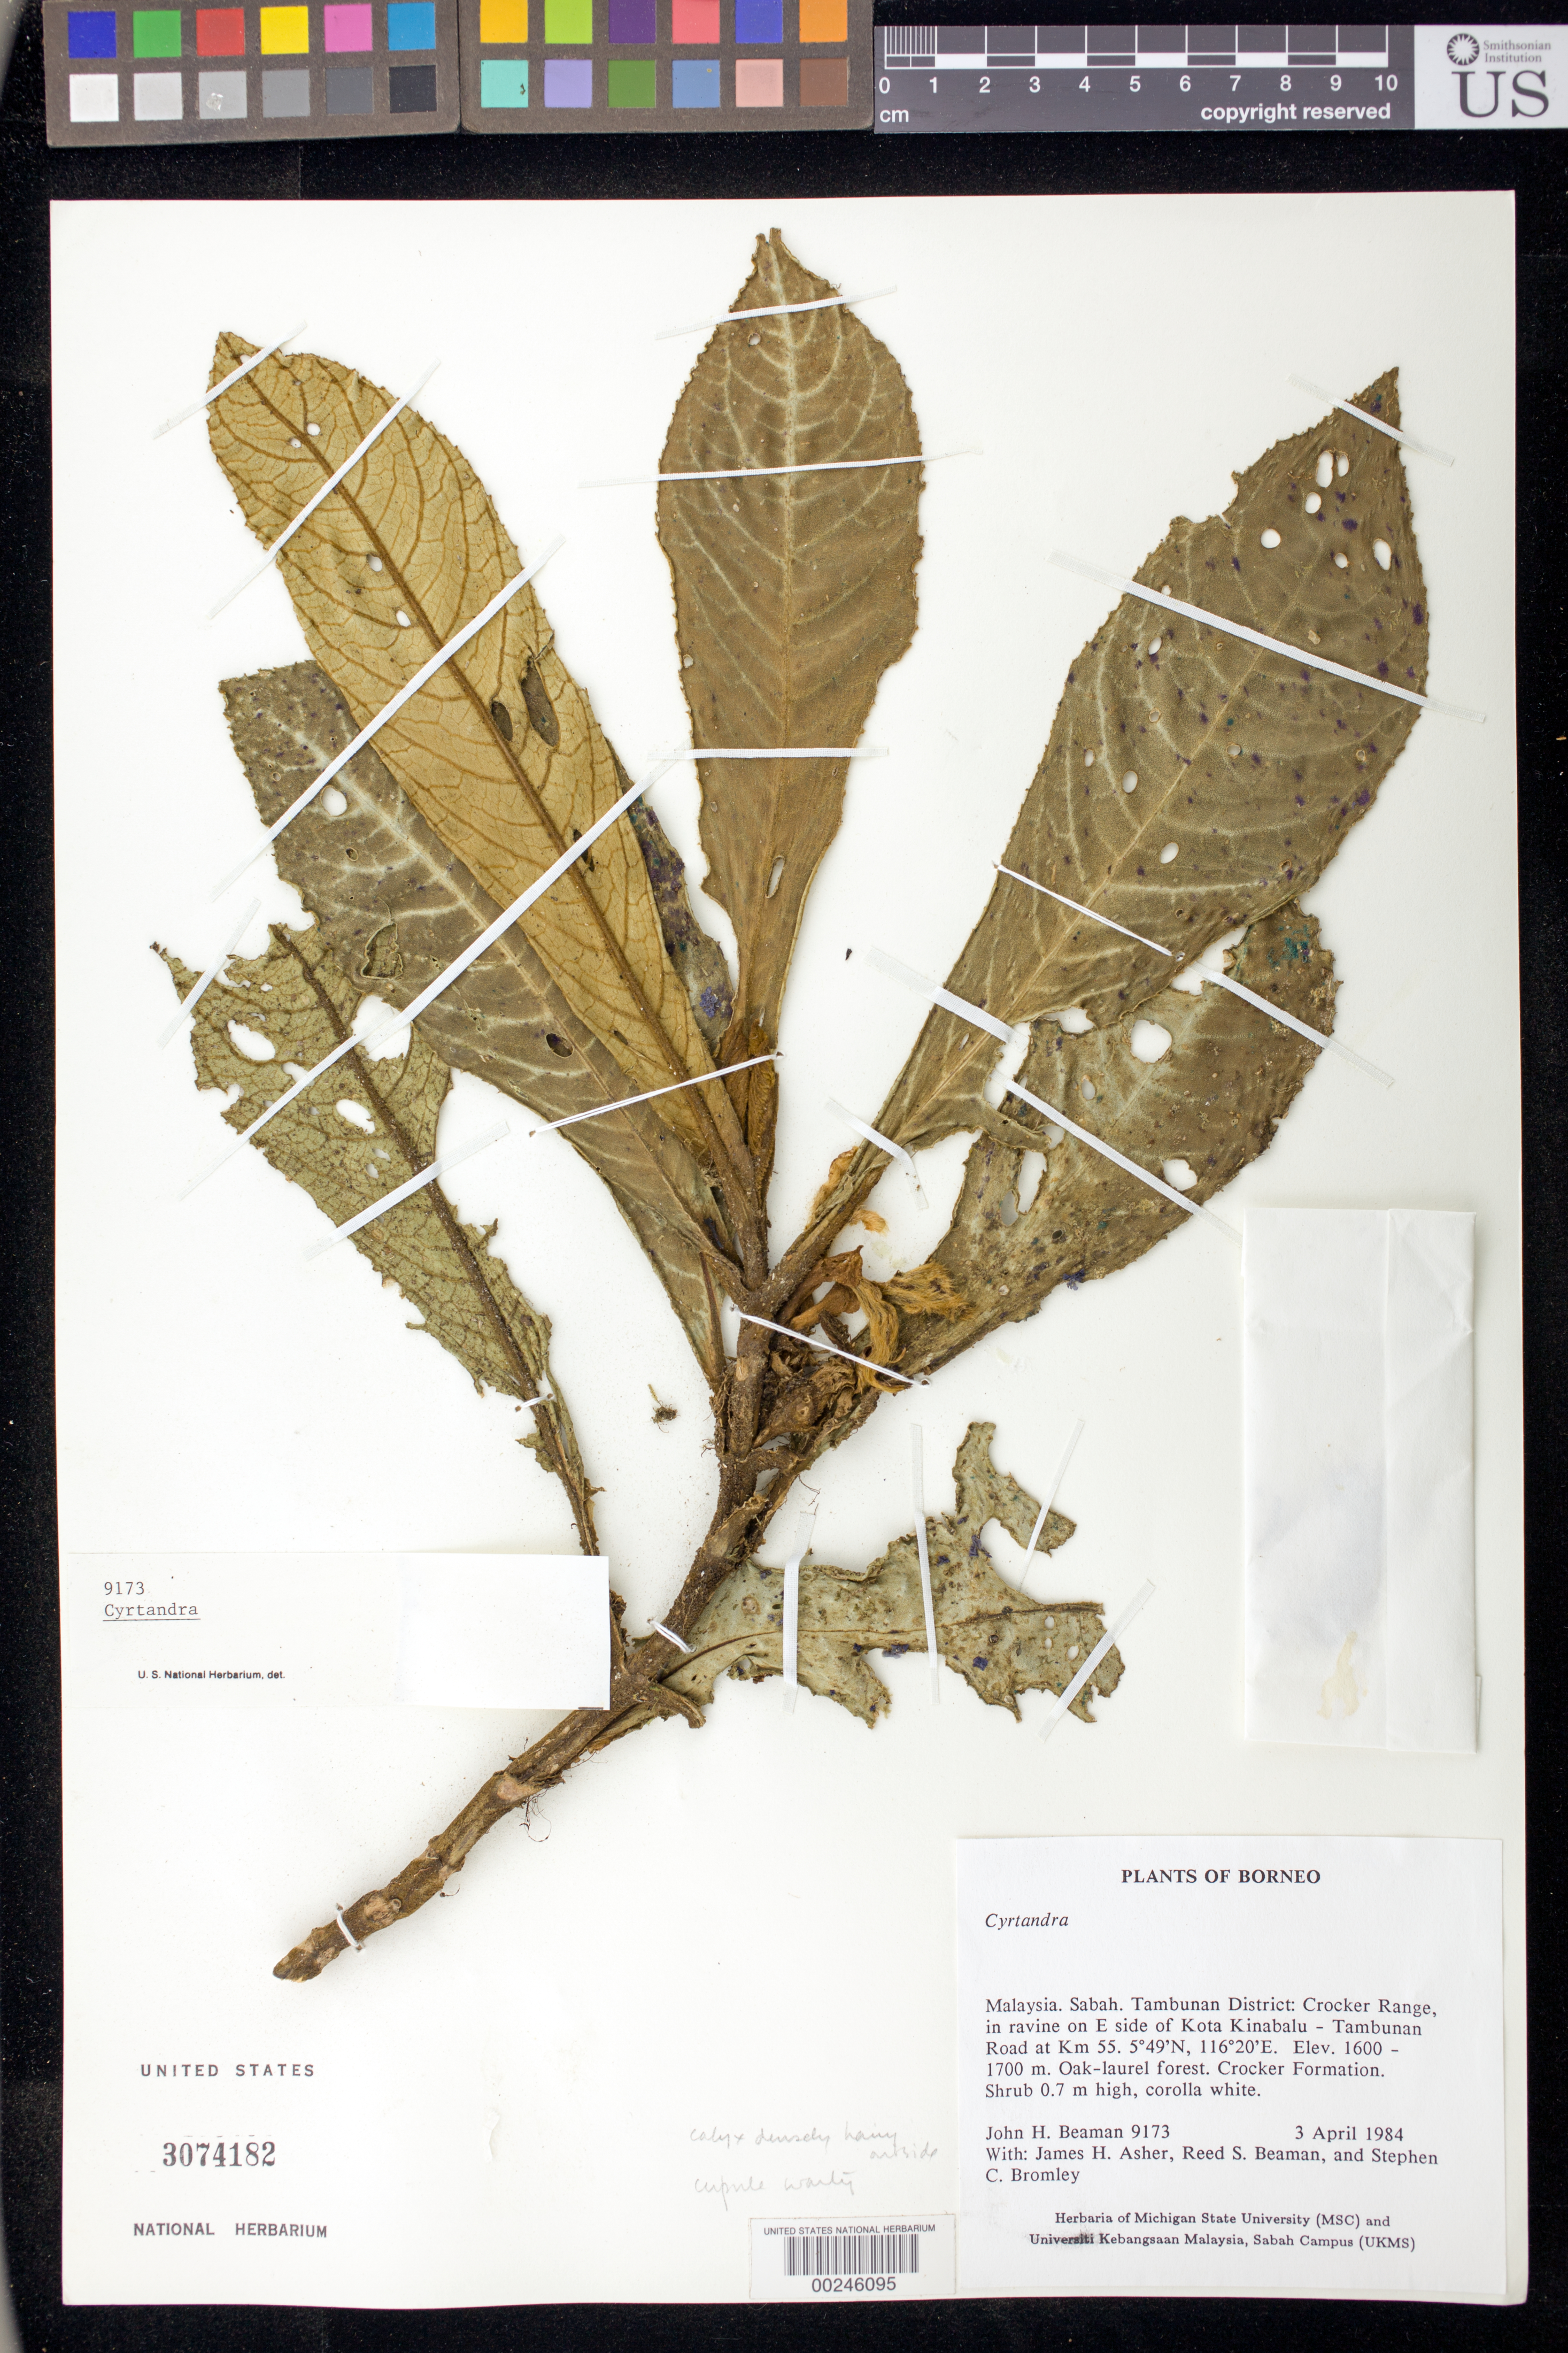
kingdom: Plantae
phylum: Tracheophyta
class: Magnoliopsida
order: Lamiales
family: Gesneriaceae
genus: Cyrtandra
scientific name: Cyrtandra sp.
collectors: J. H. Beaman, J. Asher, R. S. Beaman & S. Bromley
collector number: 9173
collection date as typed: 03 Apr 1984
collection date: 1984-04-03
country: Malaysia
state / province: Sabah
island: Borneo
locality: Tambunan dist, crocker range, in ravine on e side of kota kinabalu - tambunan road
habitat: Oak-laurel forest, crocker formation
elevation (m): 1600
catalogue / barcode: US 3074182